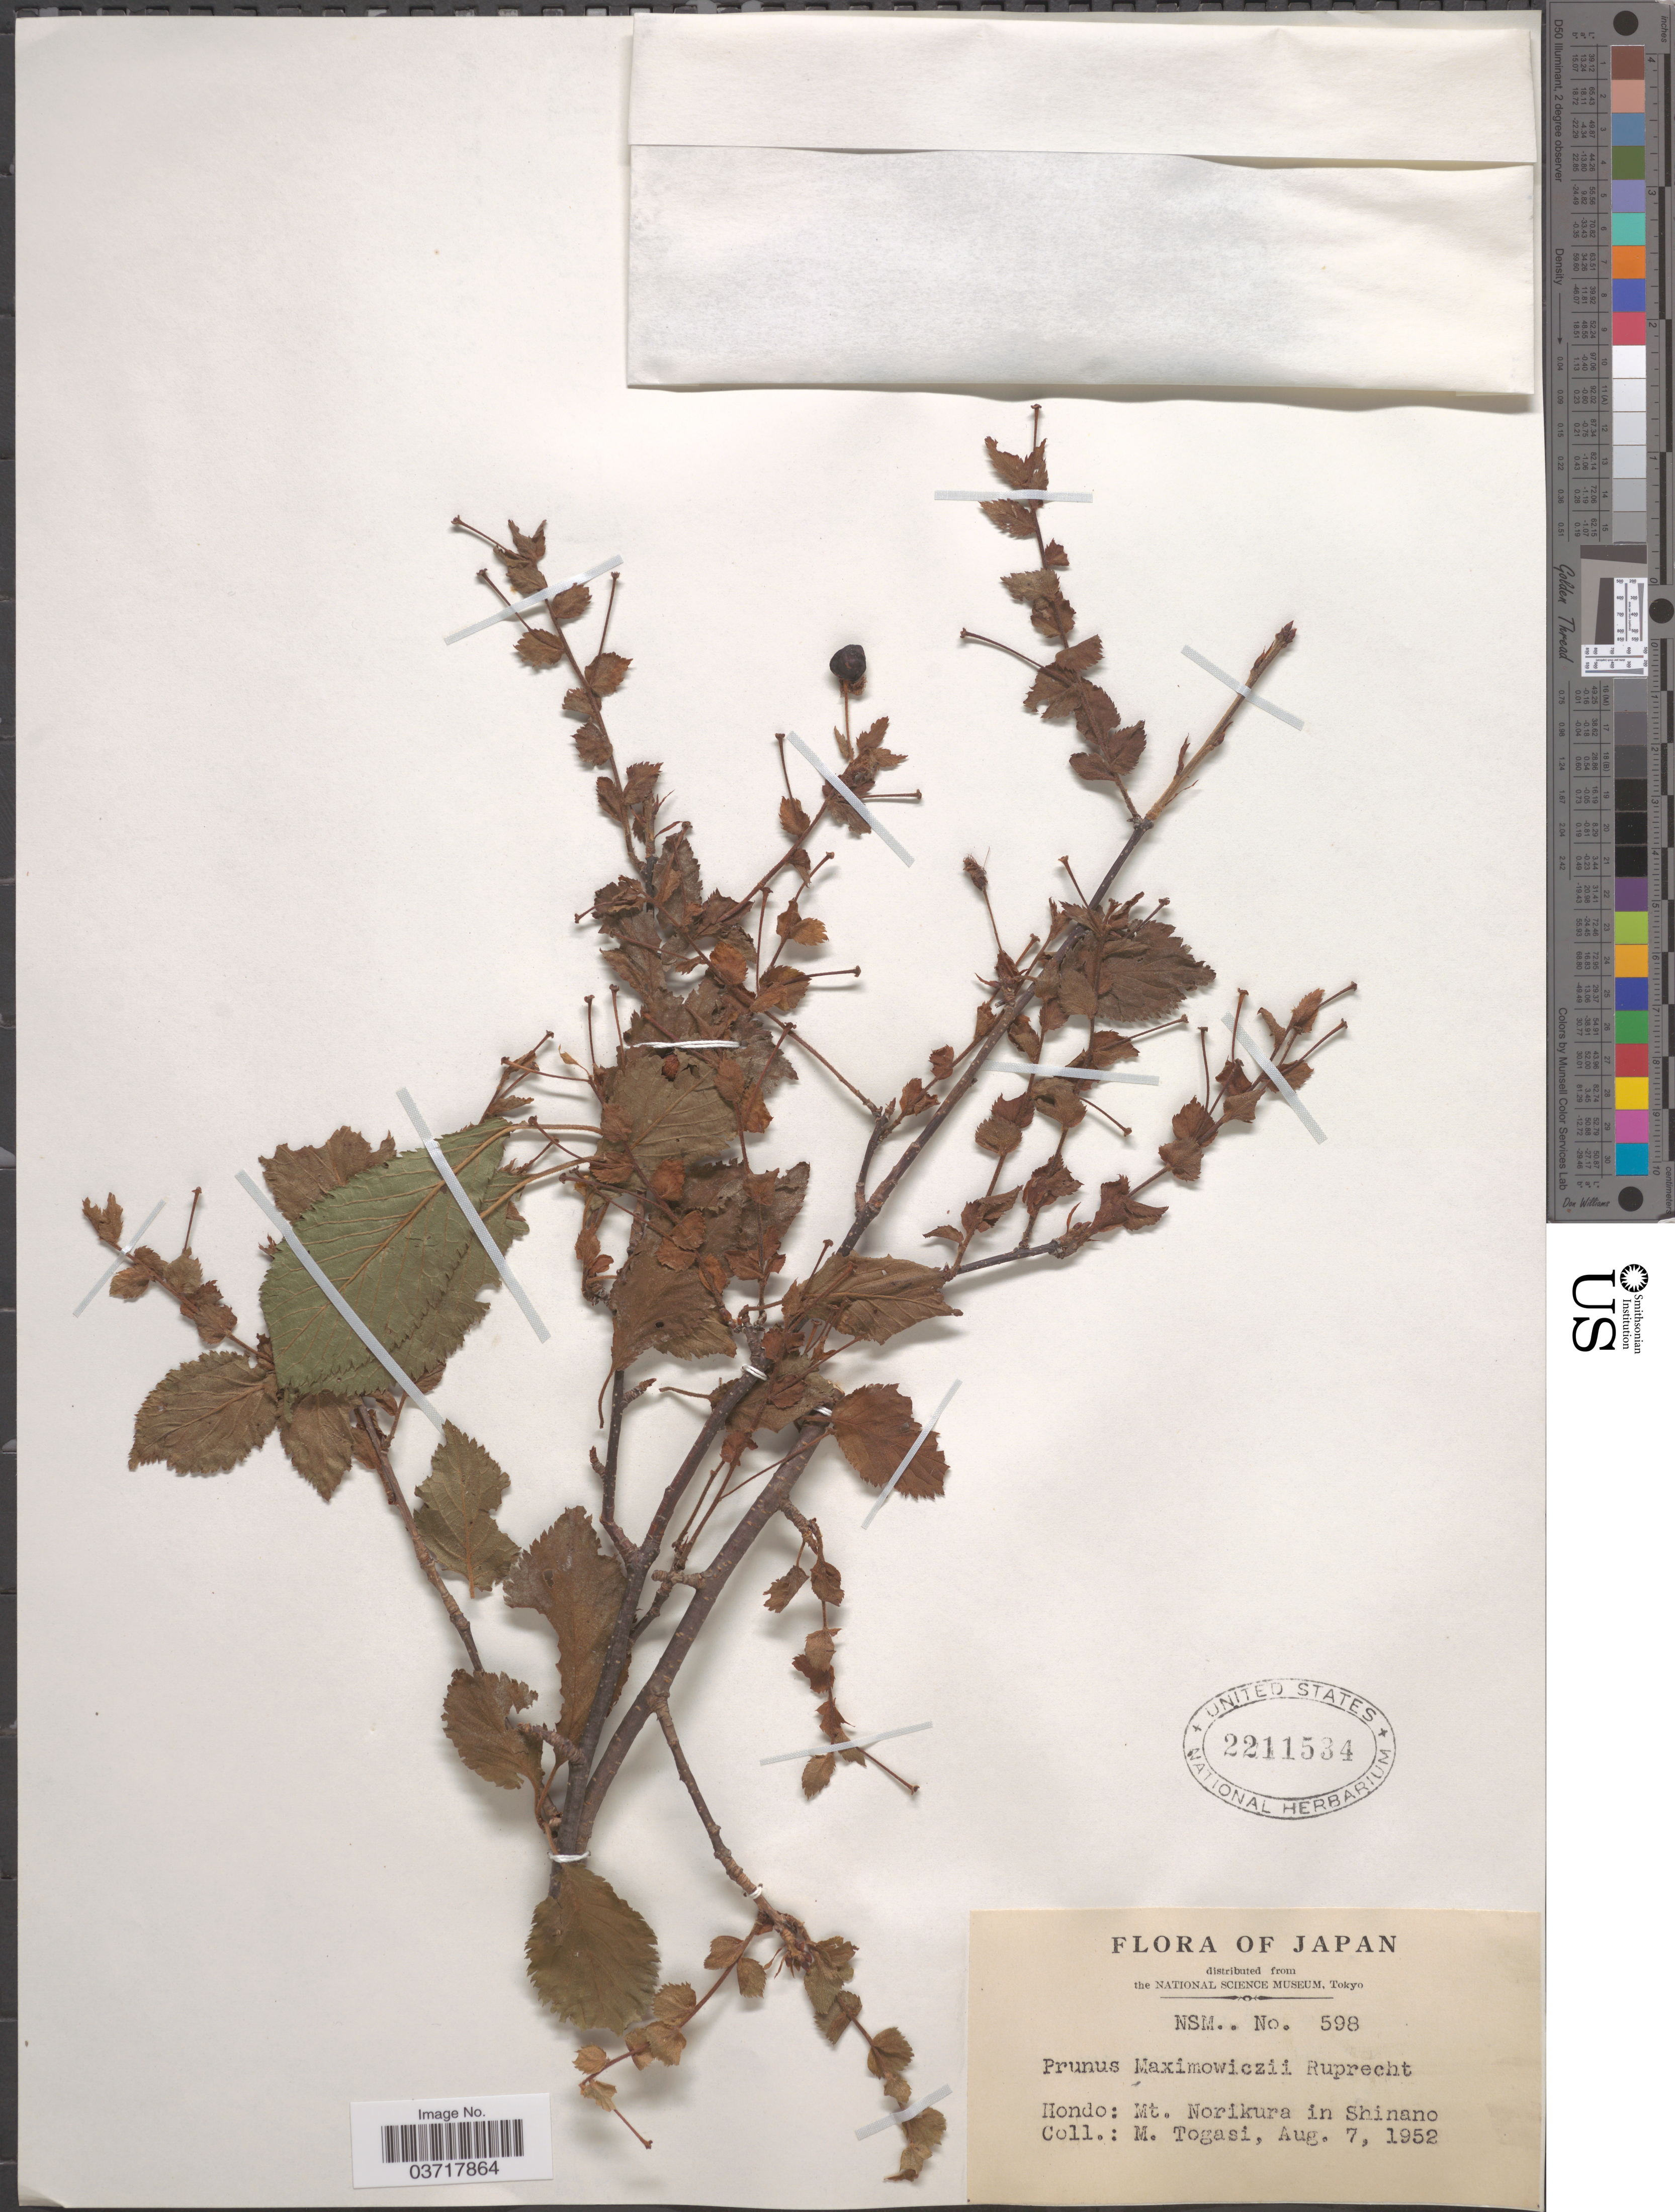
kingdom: Plantae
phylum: Tracheophyta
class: Magnoliopsida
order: Rosales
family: Rosaceae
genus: Prunus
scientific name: Prunus maximowiczii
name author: Rupr.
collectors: M. Togasi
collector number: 598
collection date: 1952-08-07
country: Japan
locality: Hondo: Mt. Norikura in Shinano.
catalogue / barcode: US 2211534